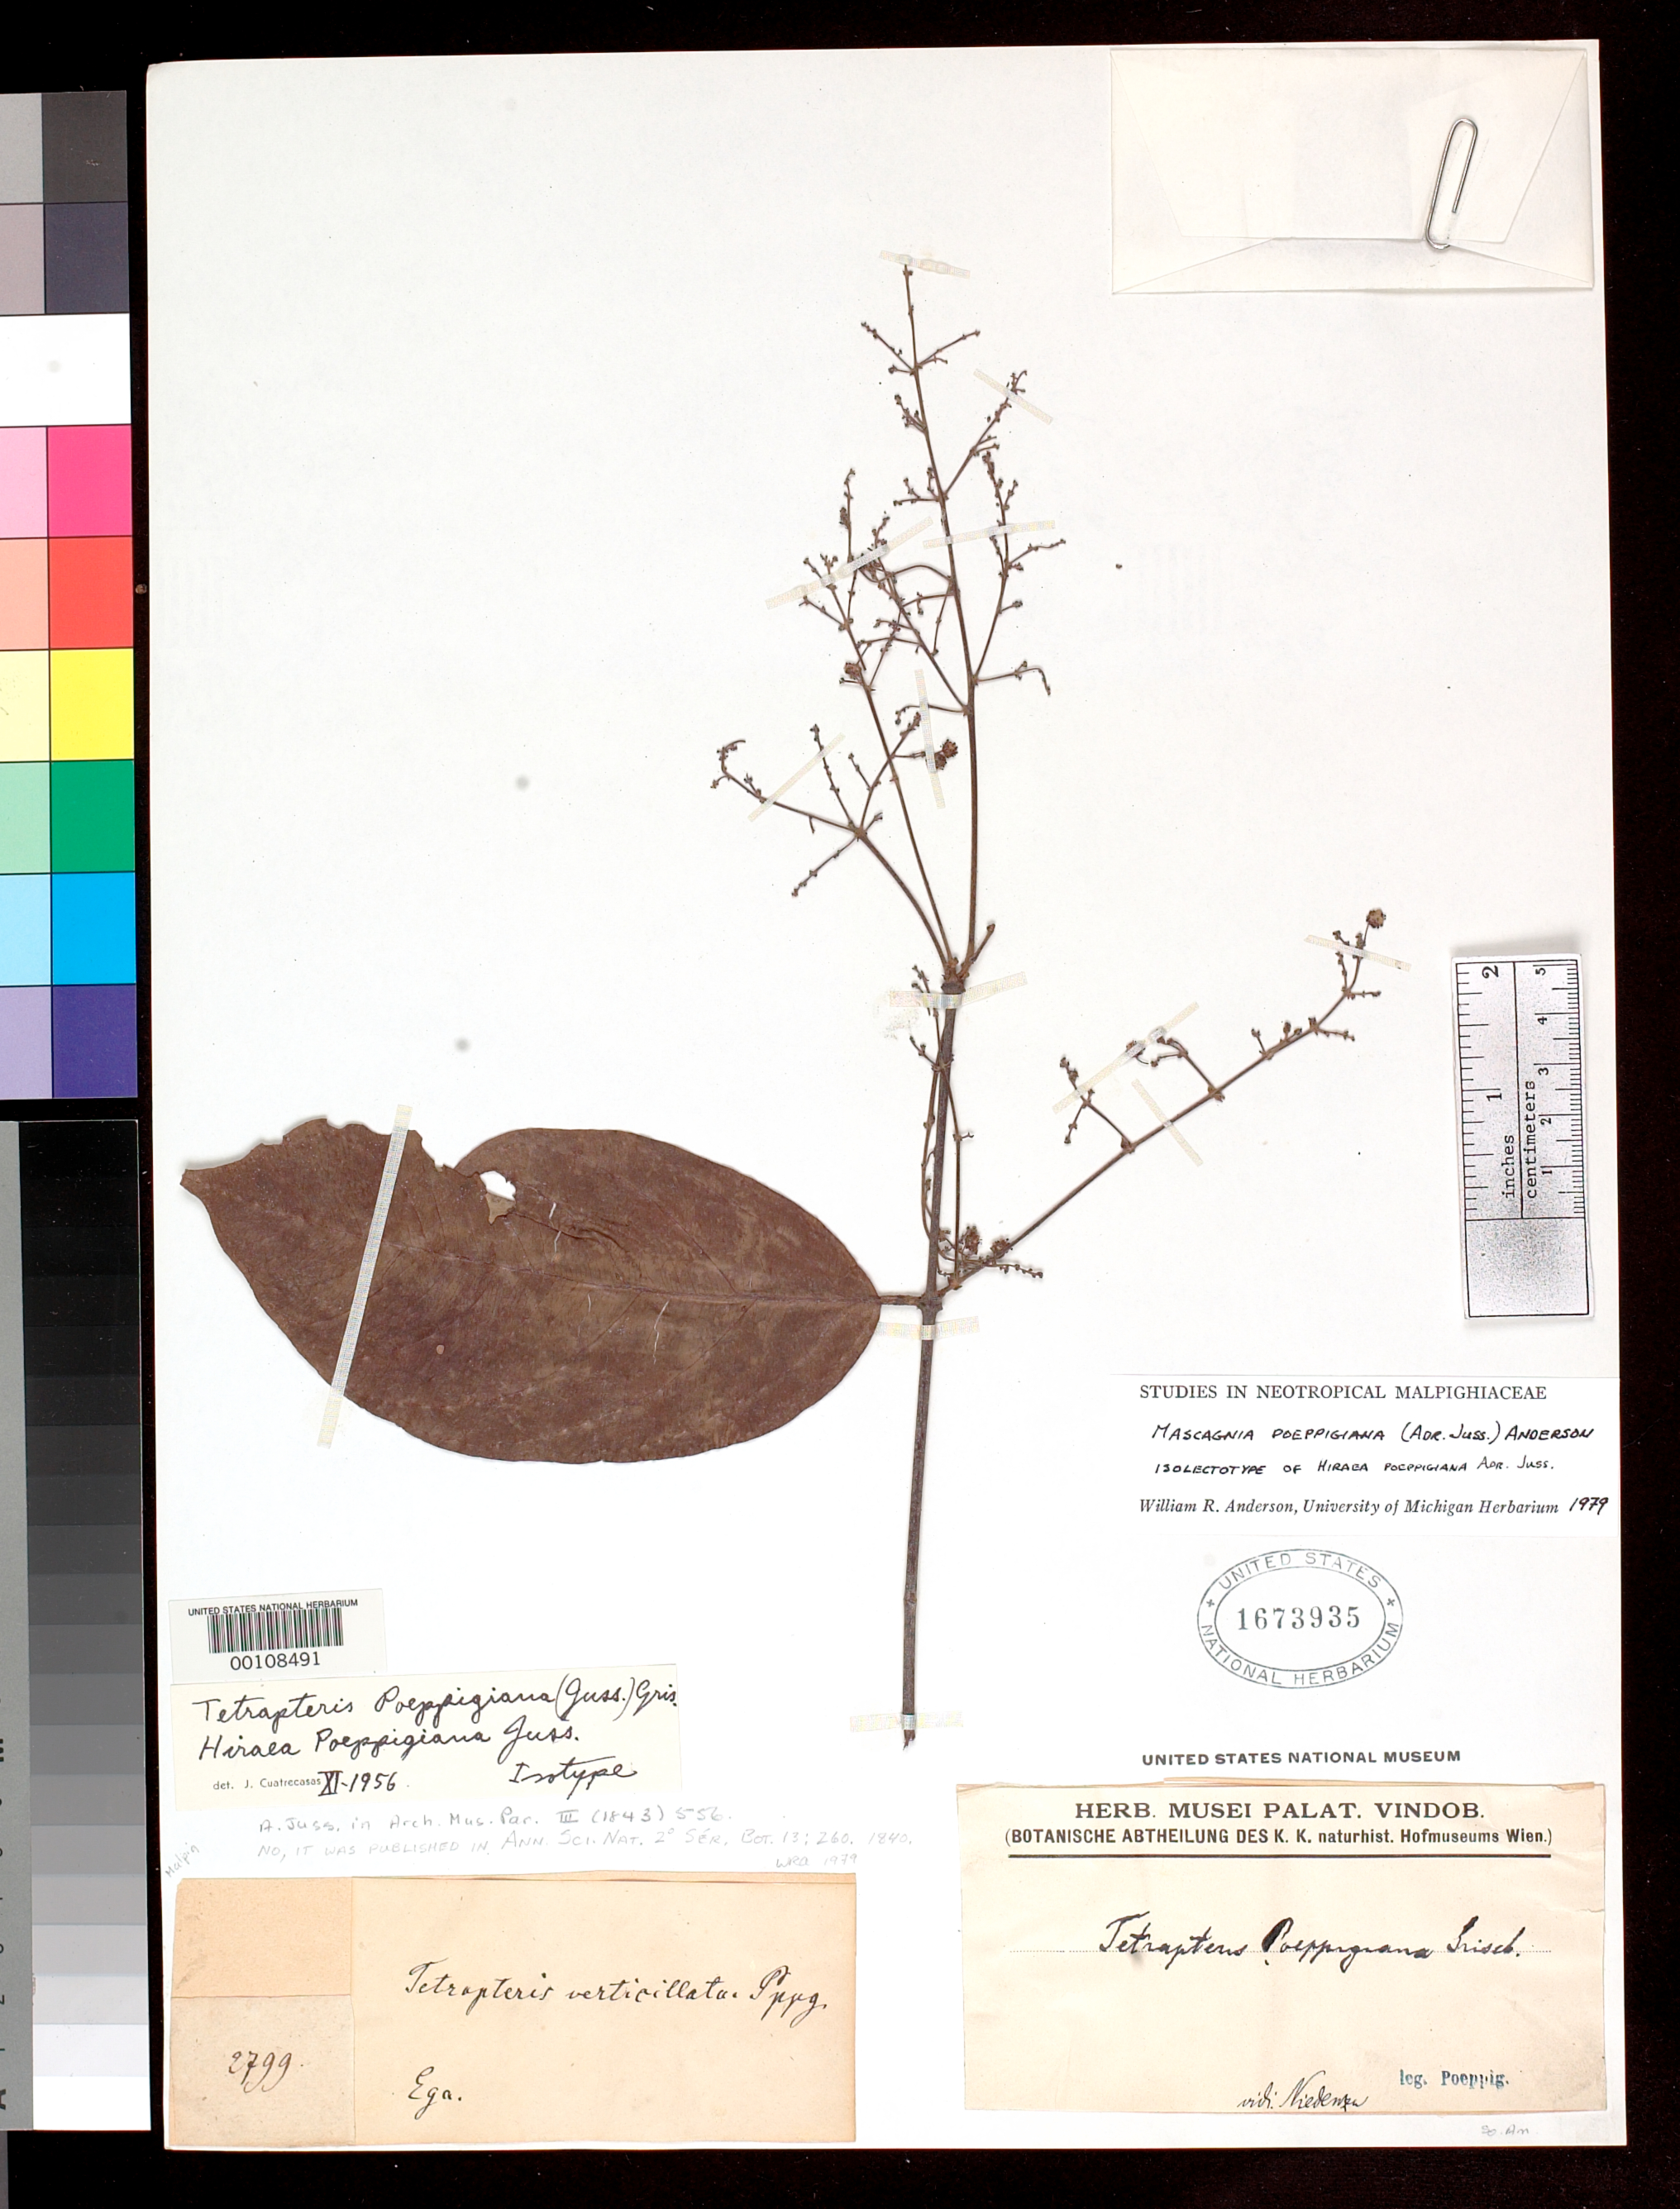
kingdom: Plantae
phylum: Tracheophyta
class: Magnoliopsida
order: Malpighiales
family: Malpighiaceae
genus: Hiraea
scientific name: Hiraea poeppigiana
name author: A. Juss.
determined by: Anderson, W. R., (MICH), University of Michigan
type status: Isolectotype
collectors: E. F. Poeppig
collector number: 2799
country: Brazil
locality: Rio Negro.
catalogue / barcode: US 1673935